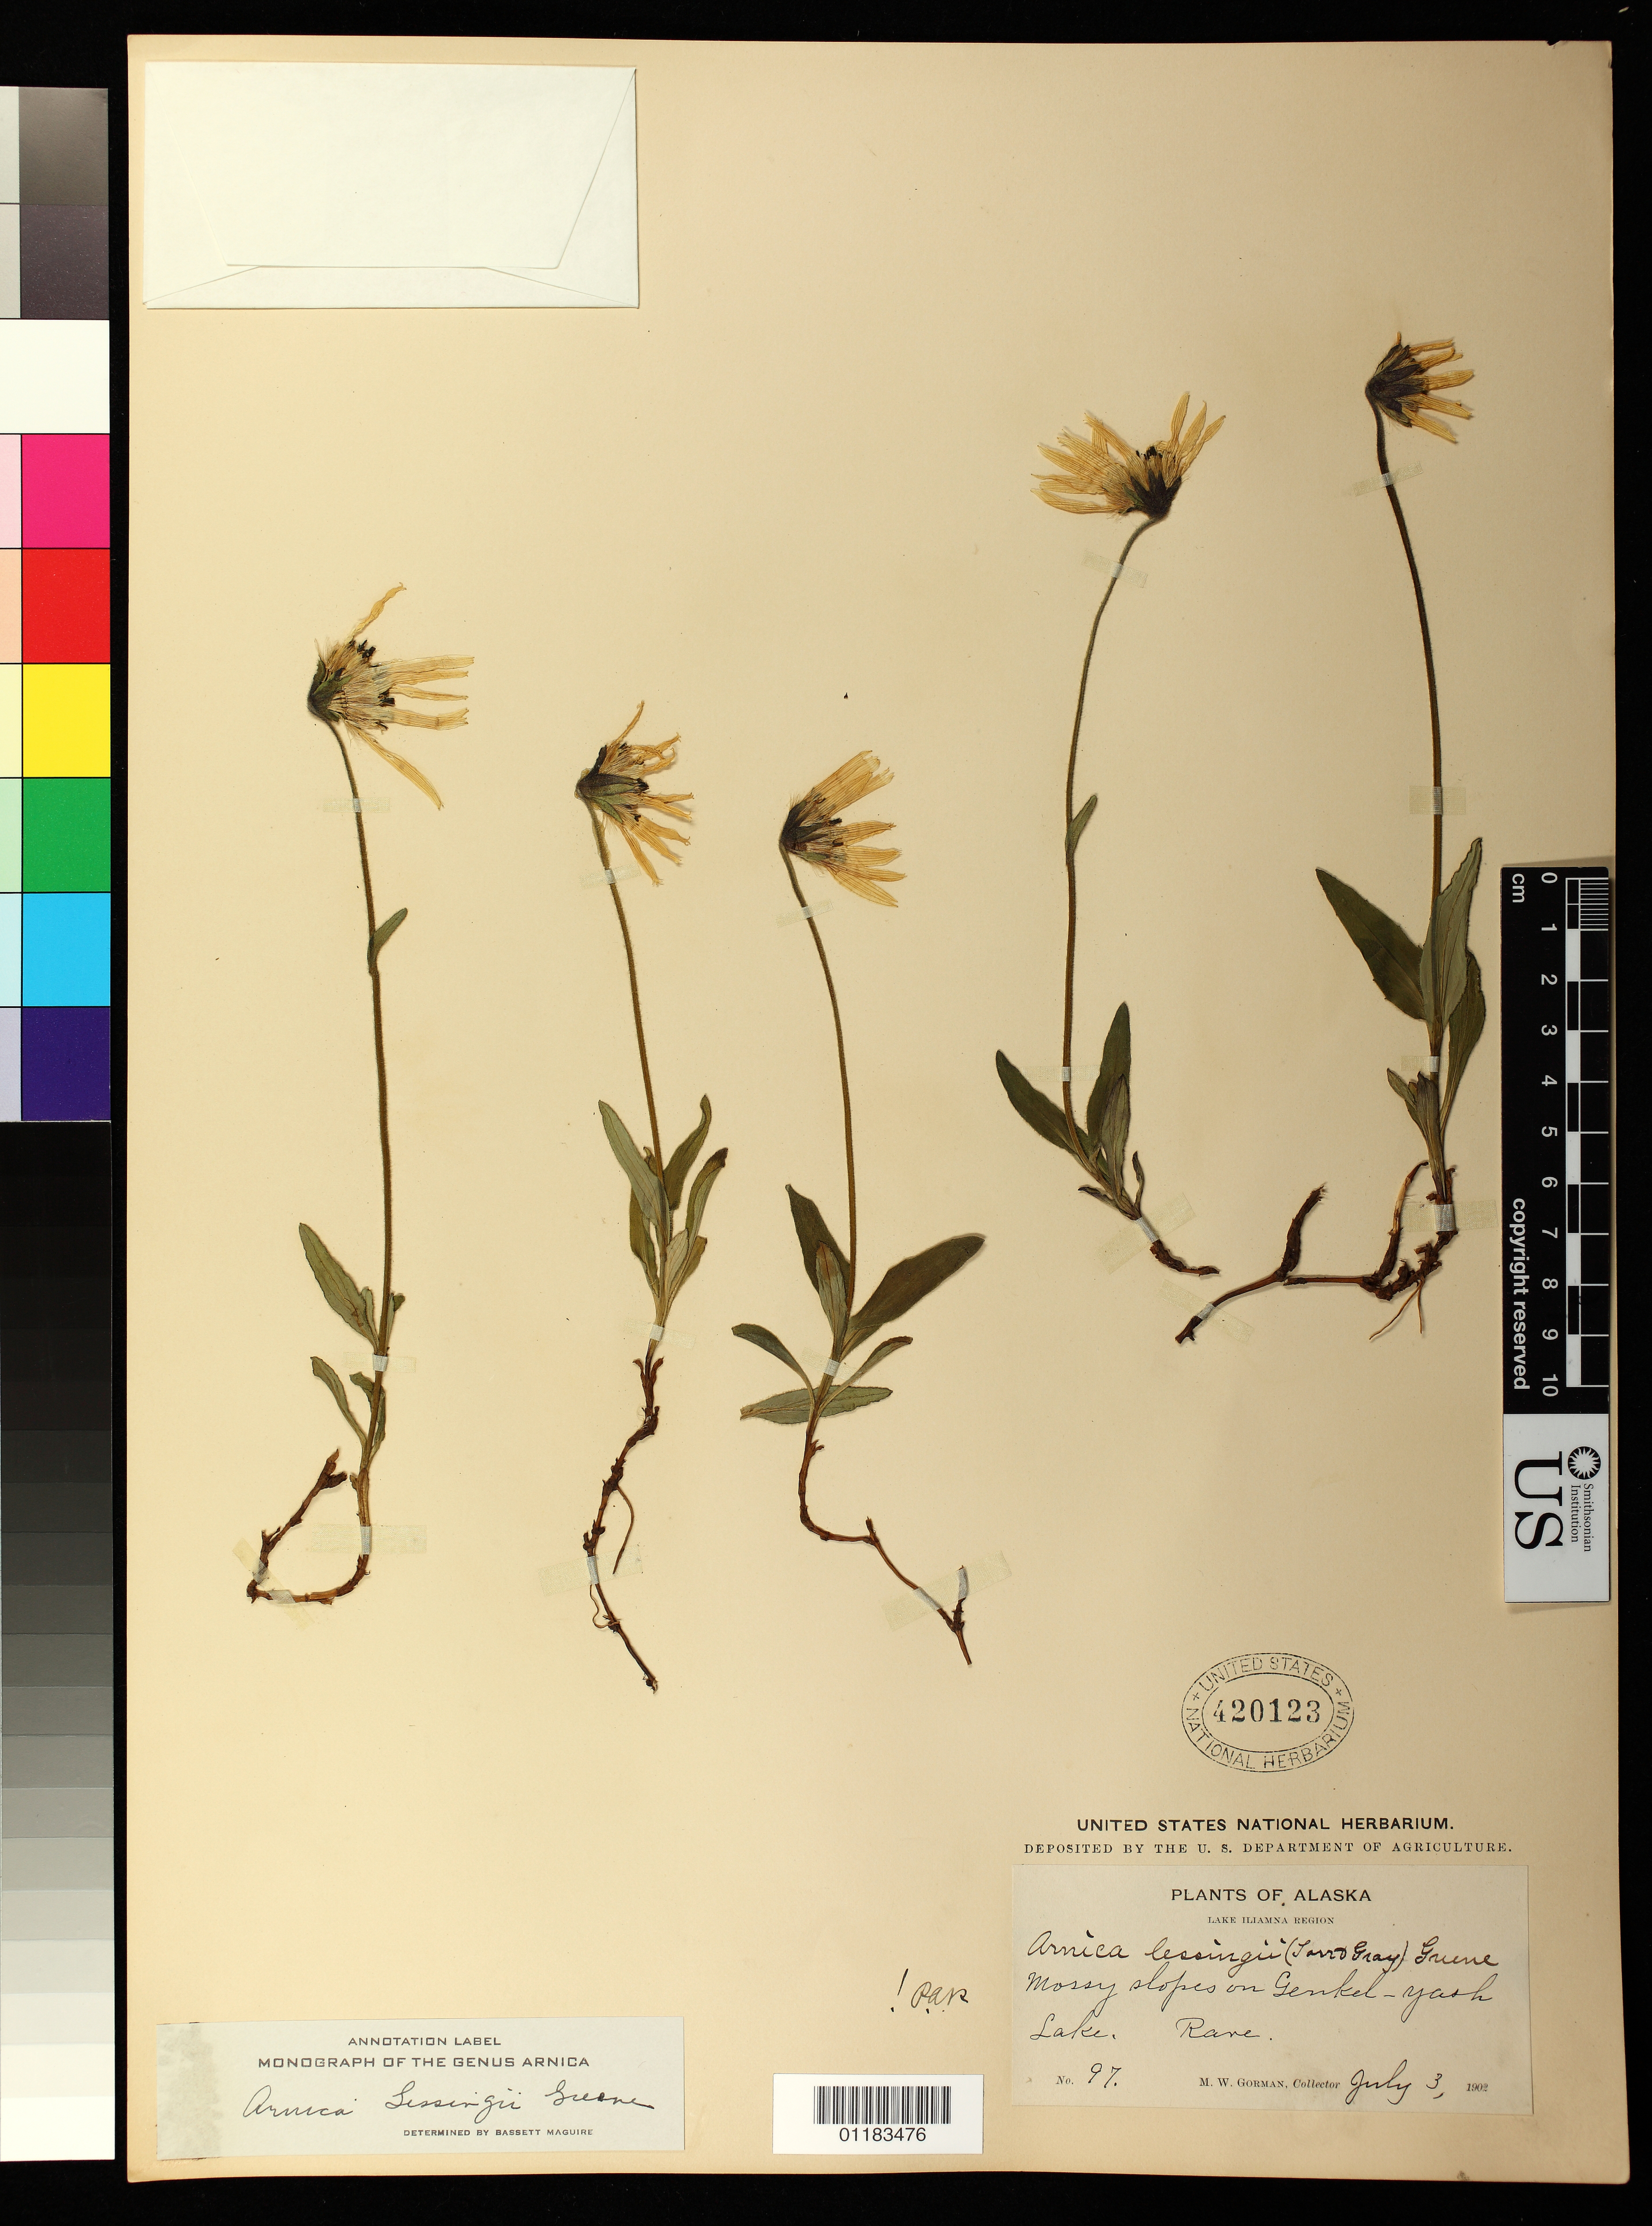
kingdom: Plantae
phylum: Tracheophyta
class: Magnoliopsida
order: Asterales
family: Asteraceae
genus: Arnica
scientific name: Arnica lessingii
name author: (Torr. & A. Gray) Greene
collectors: M. W. Gorman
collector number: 97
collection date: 1902-07-03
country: United States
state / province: Alaska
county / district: Lake and Peninsula Borough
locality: lake Iliamna Region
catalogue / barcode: US 420123